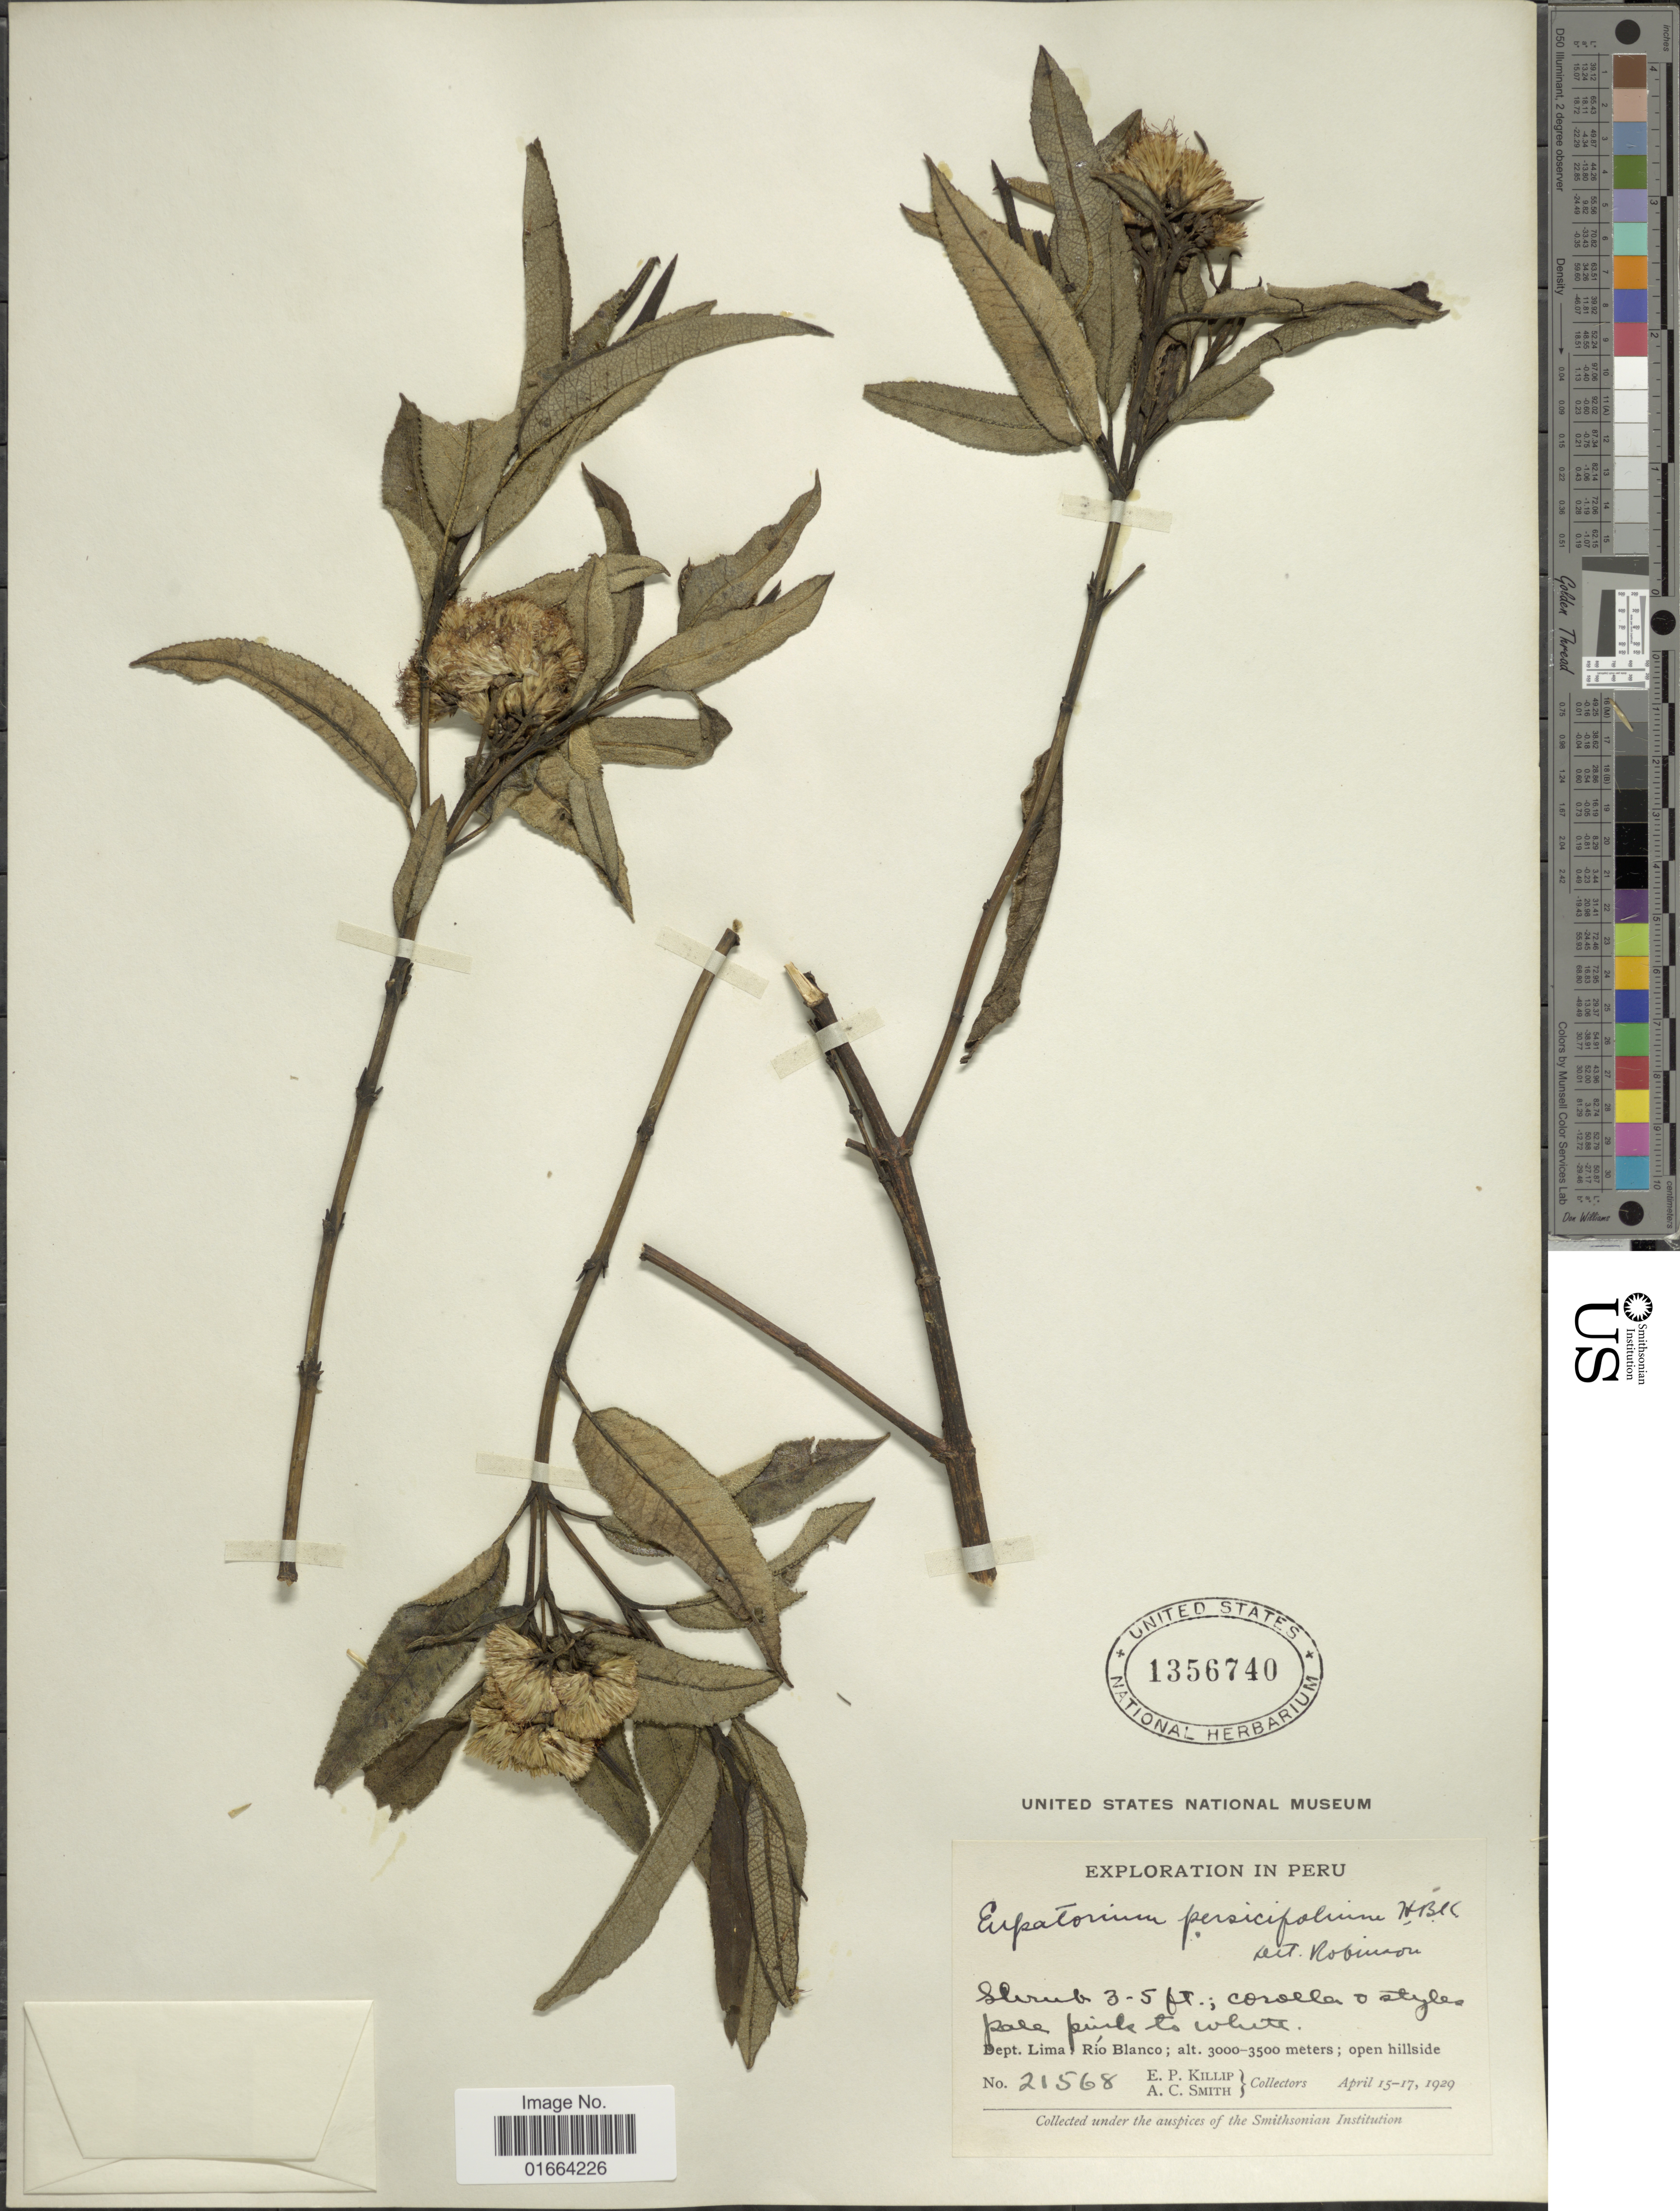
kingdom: Plantae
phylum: Tracheophyta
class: Magnoliopsida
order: Asterales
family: Asteraceae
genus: Aristeguietia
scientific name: Aristeguietia discolor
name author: (DC.) R.M. King & H. Rob.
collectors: E. P. Killip & A. C. Smith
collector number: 21568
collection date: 1929-04-15/1929-04-17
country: Peru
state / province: Lima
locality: Río Blanco, open hillside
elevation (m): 3000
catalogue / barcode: US 1356740